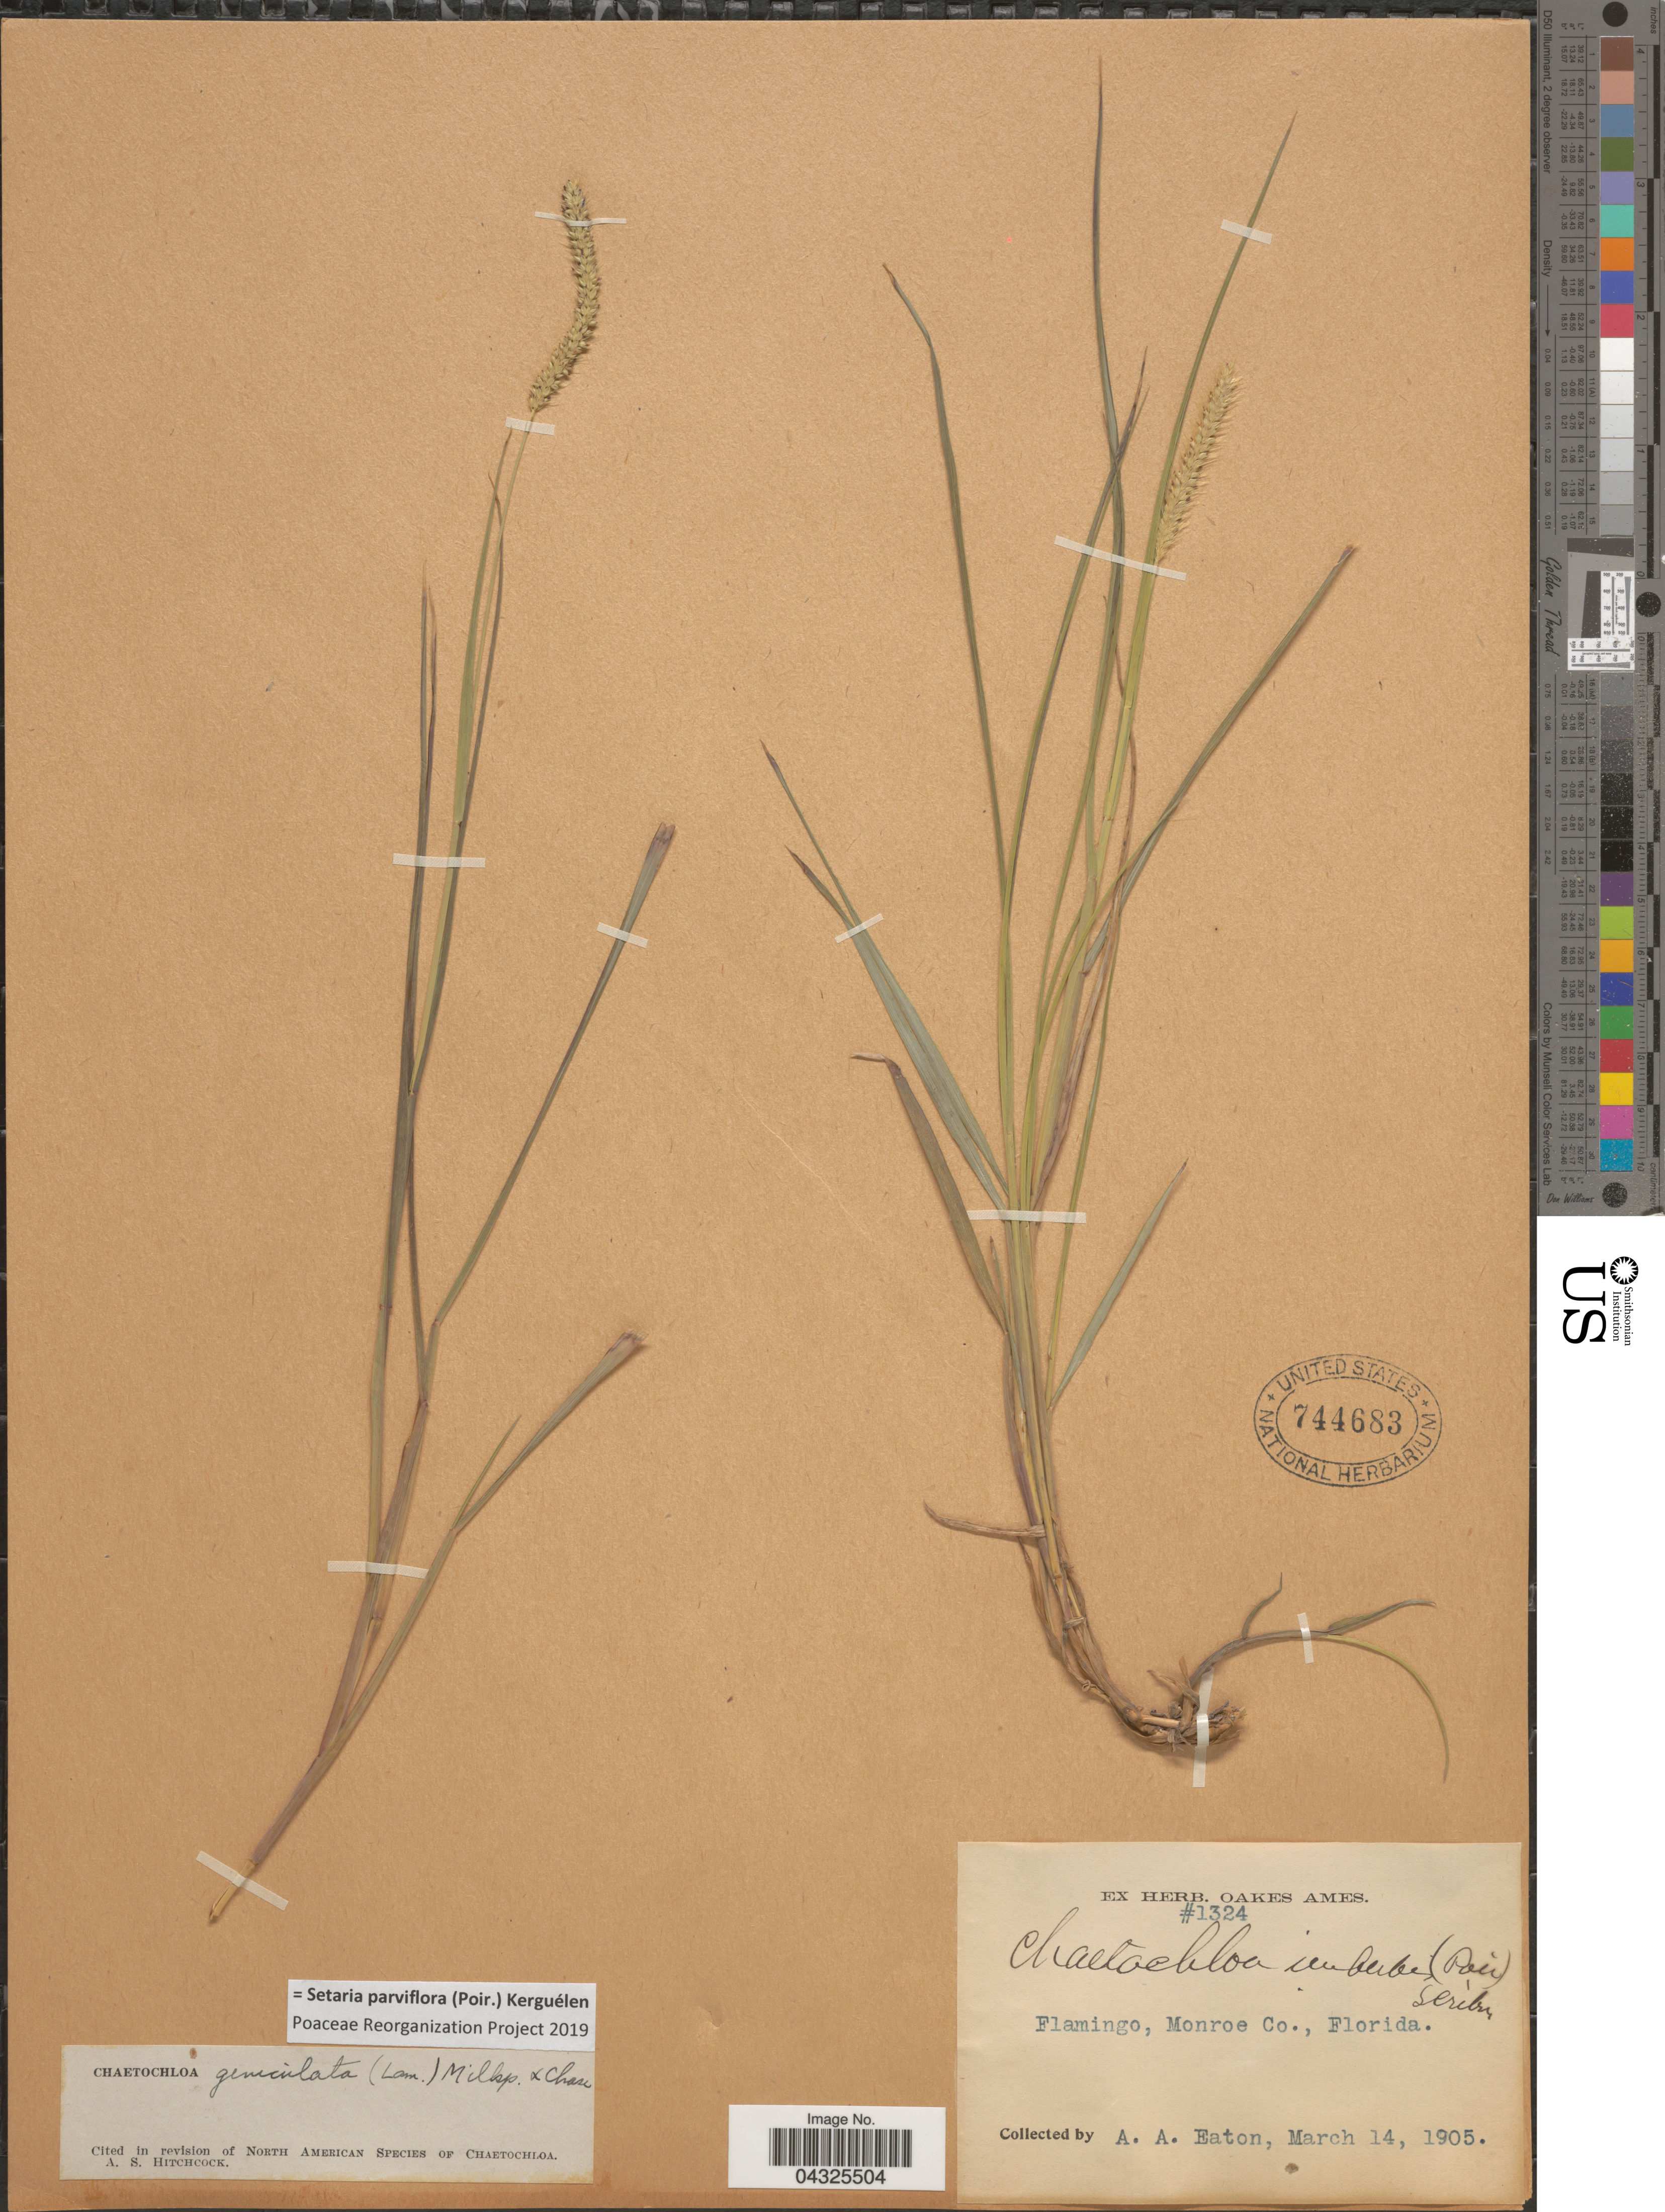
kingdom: Plantae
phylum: Tracheophyta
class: Liliopsida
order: Poales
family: Poaceae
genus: Setaria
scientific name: Setaria parviflora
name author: (Poir.) Kerguélen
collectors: A. A. Eaton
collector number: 1324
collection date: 1905-03-14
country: United States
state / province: Florida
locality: Flamingo, Monroe Co.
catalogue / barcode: US 744683